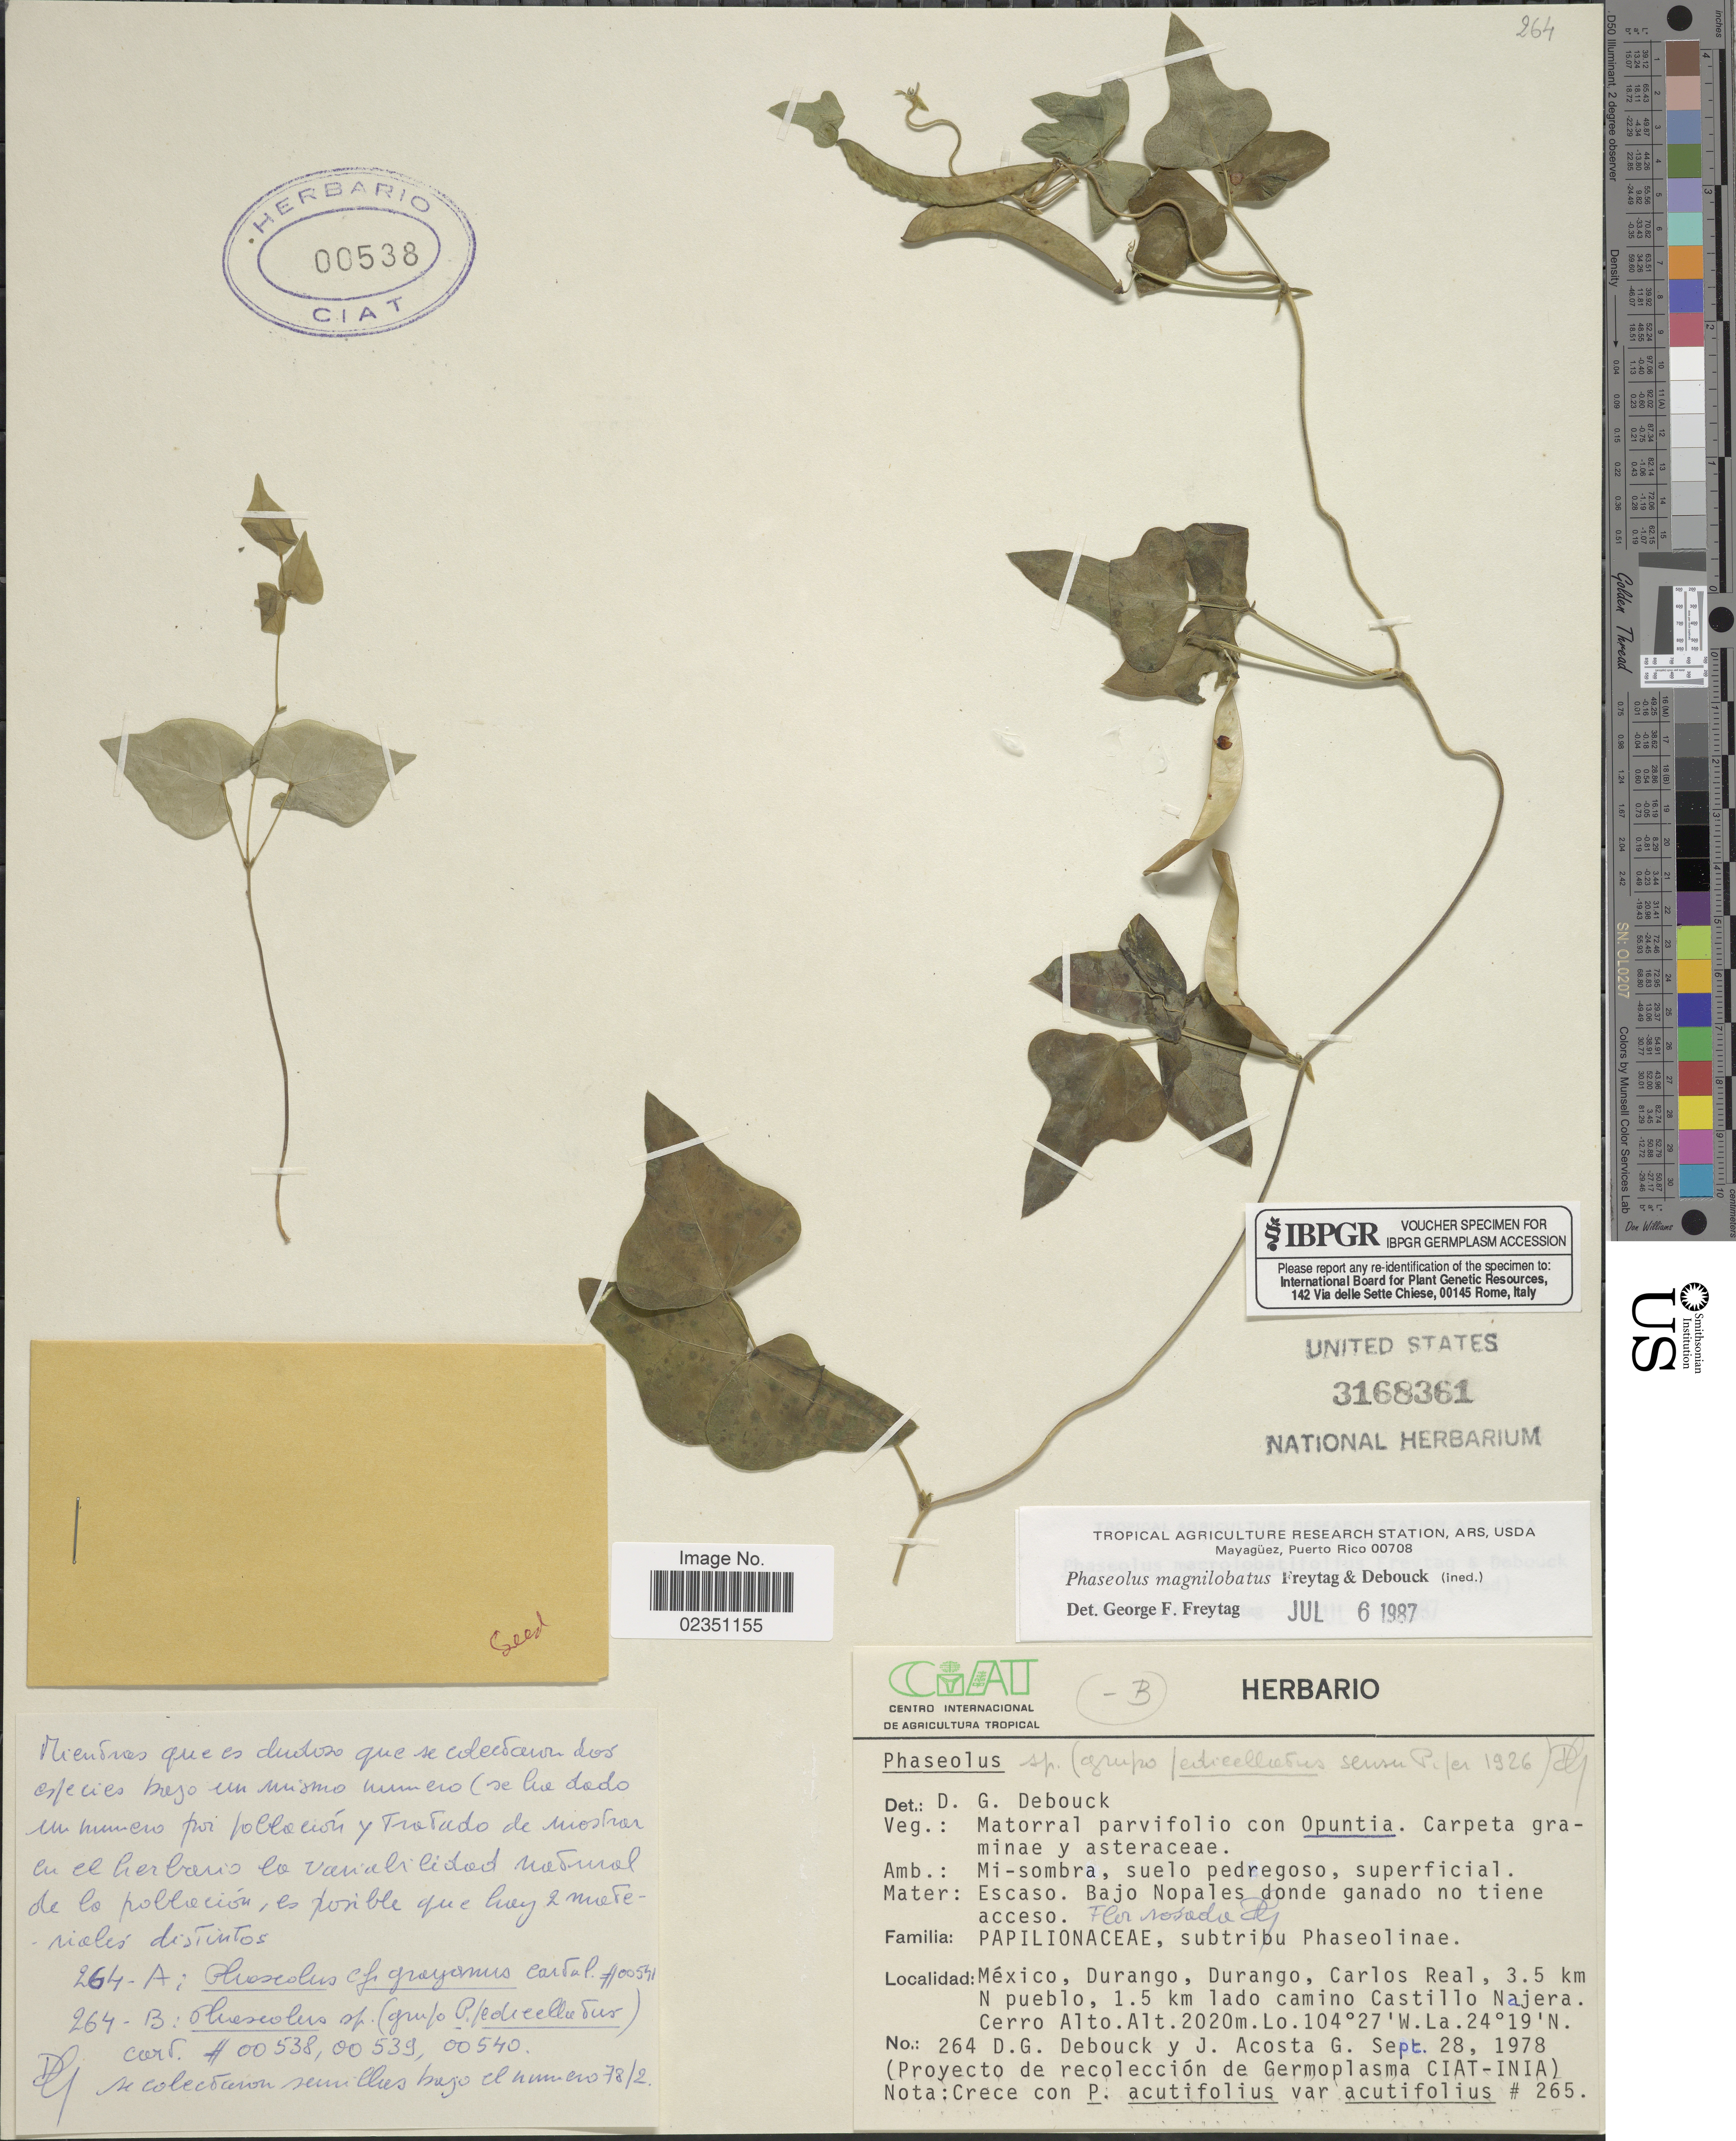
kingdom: Plantae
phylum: Tracheophyta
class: Magnoliopsida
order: Fabales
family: Fabaceae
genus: Phaseolus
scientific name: Phaseolus magnilobatus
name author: Freytag & Debouck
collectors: D. Debouck & Acosta G., J.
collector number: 264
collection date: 1978-09-28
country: Mexico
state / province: Durango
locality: Durango, Carlos Real, 3.5 km N pueblo, 1.5 km lado camino Castillo Najera.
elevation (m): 2020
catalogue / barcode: US 3168361